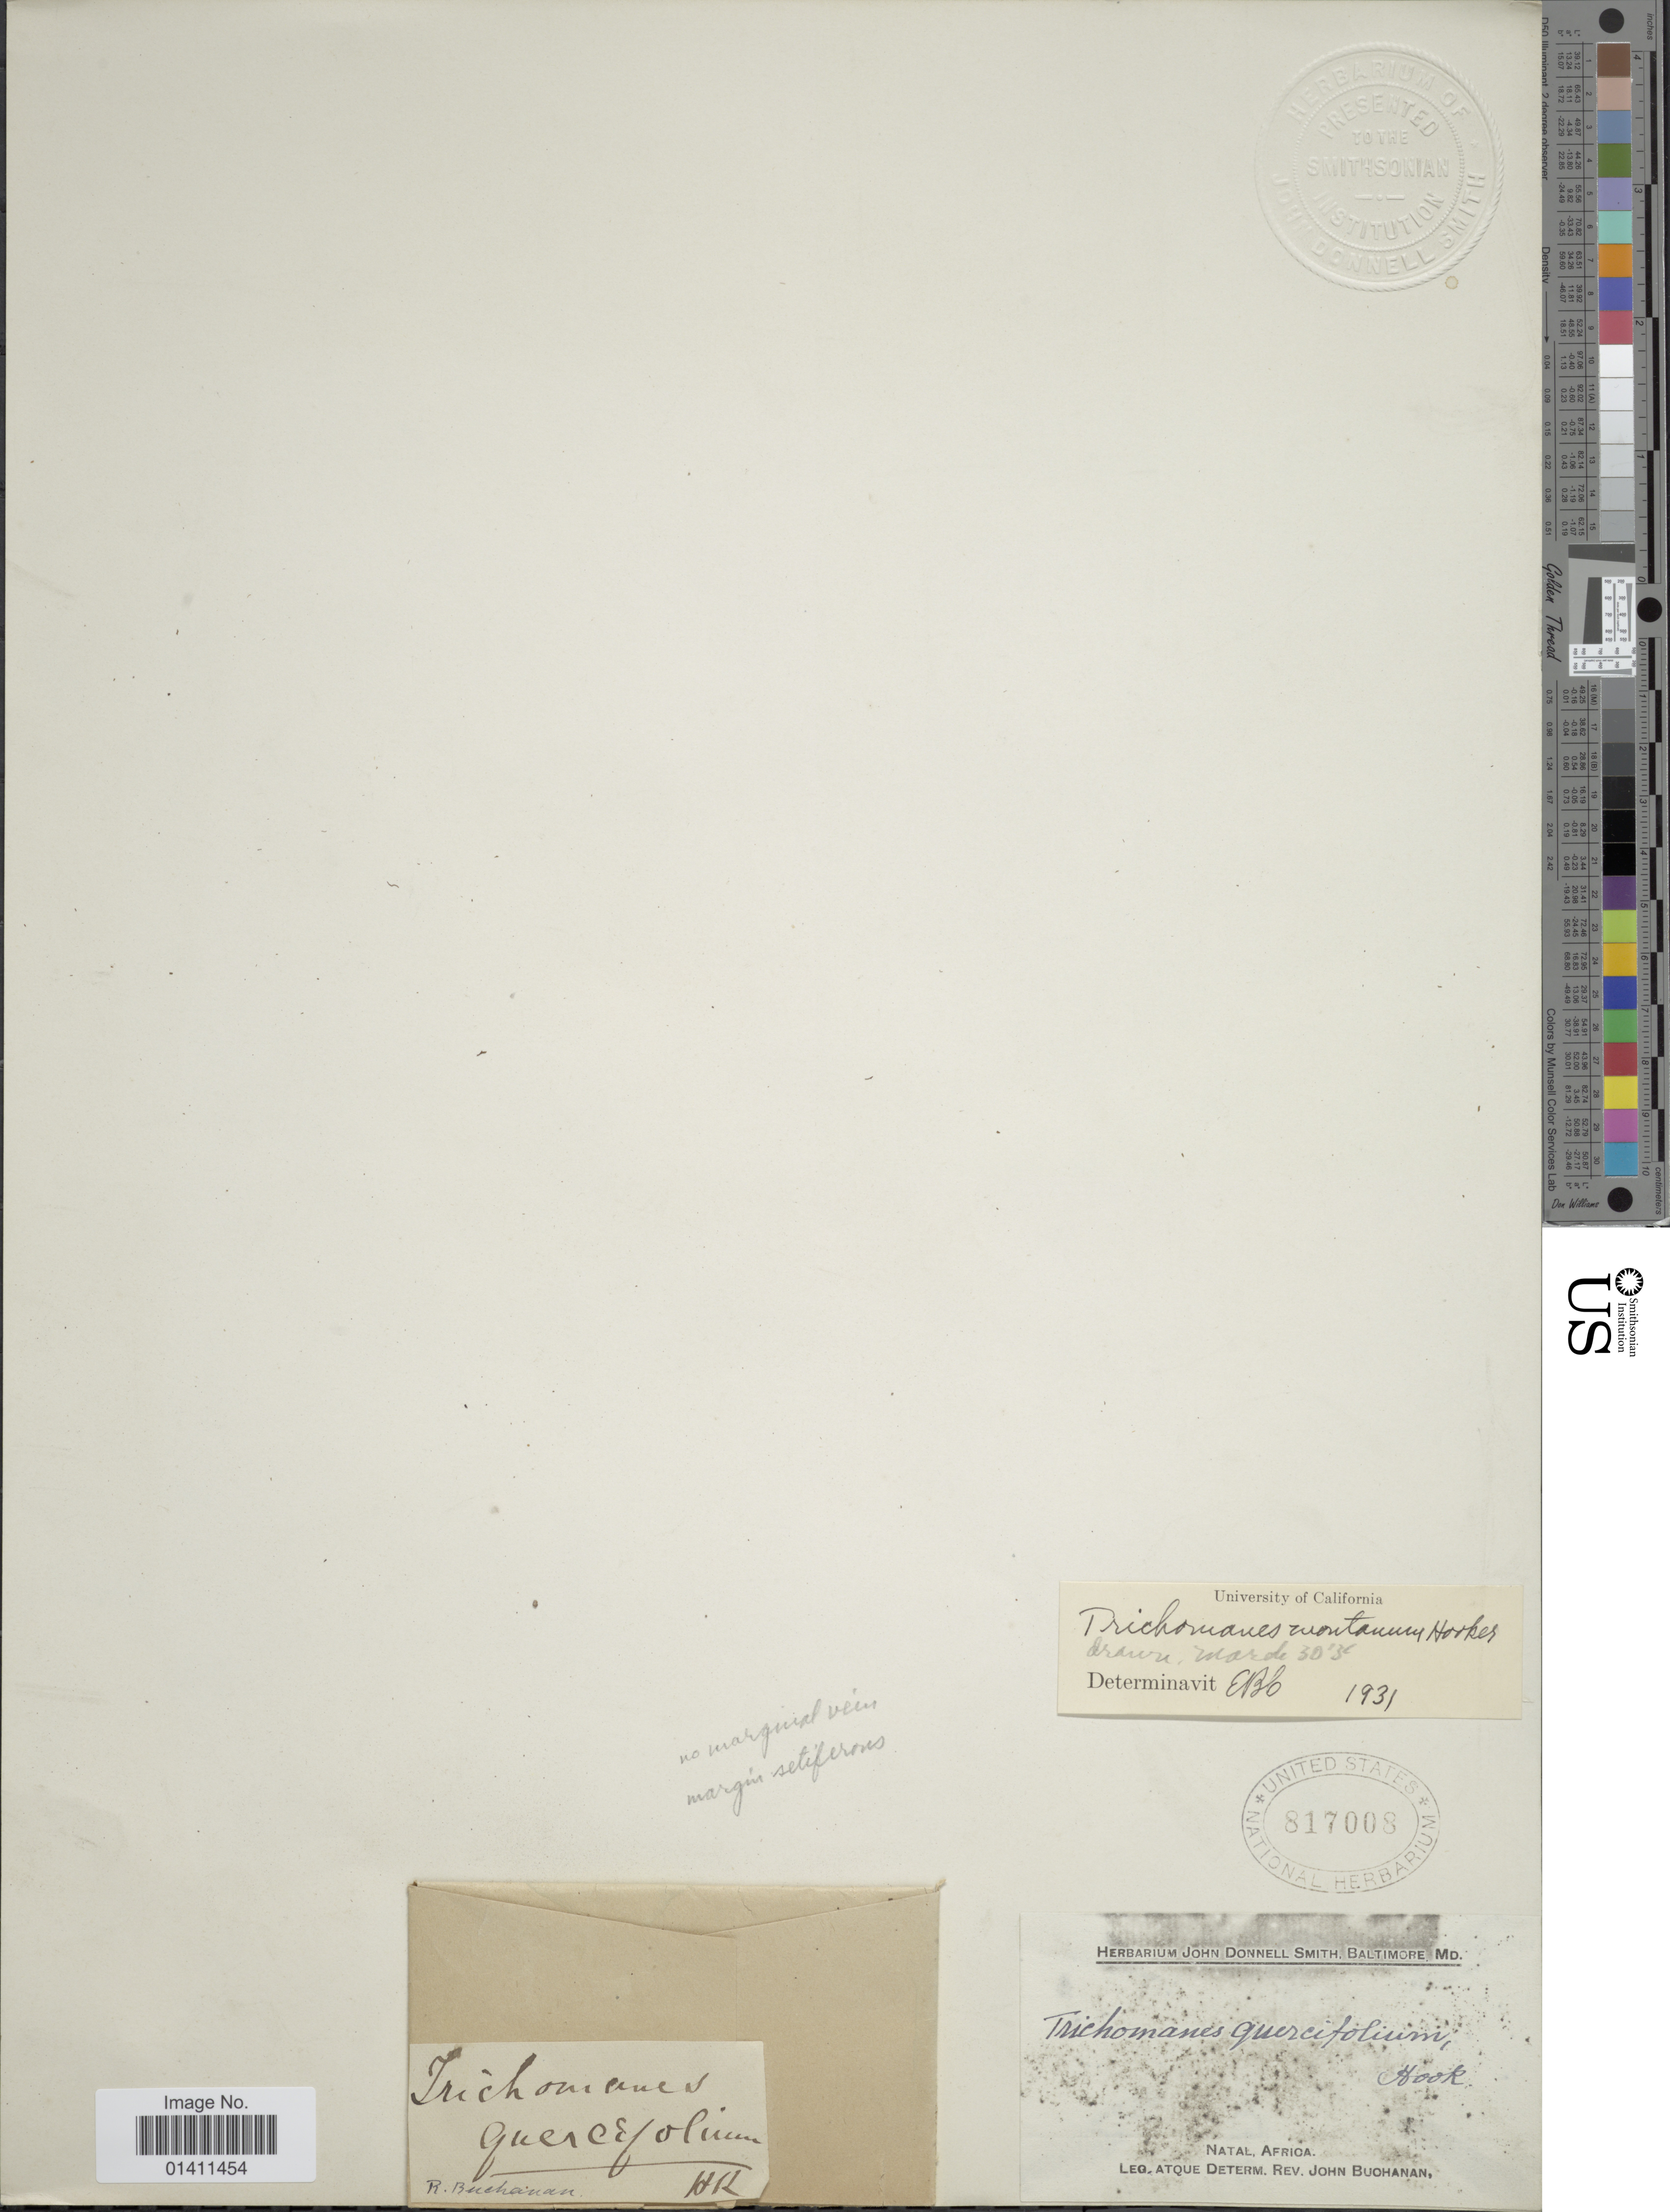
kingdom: Plantae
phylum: Tracheophyta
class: Polypodiopsida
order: Hymenophyllales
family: Hymenophyllaceae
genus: Didymoglossum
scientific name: Didymoglossum robinsonii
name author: (Hook. ex Beitel) Copel.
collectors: J. Buchanan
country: South Africa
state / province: KwaZulu-Natal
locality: Natal, Africa.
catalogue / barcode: US 817008